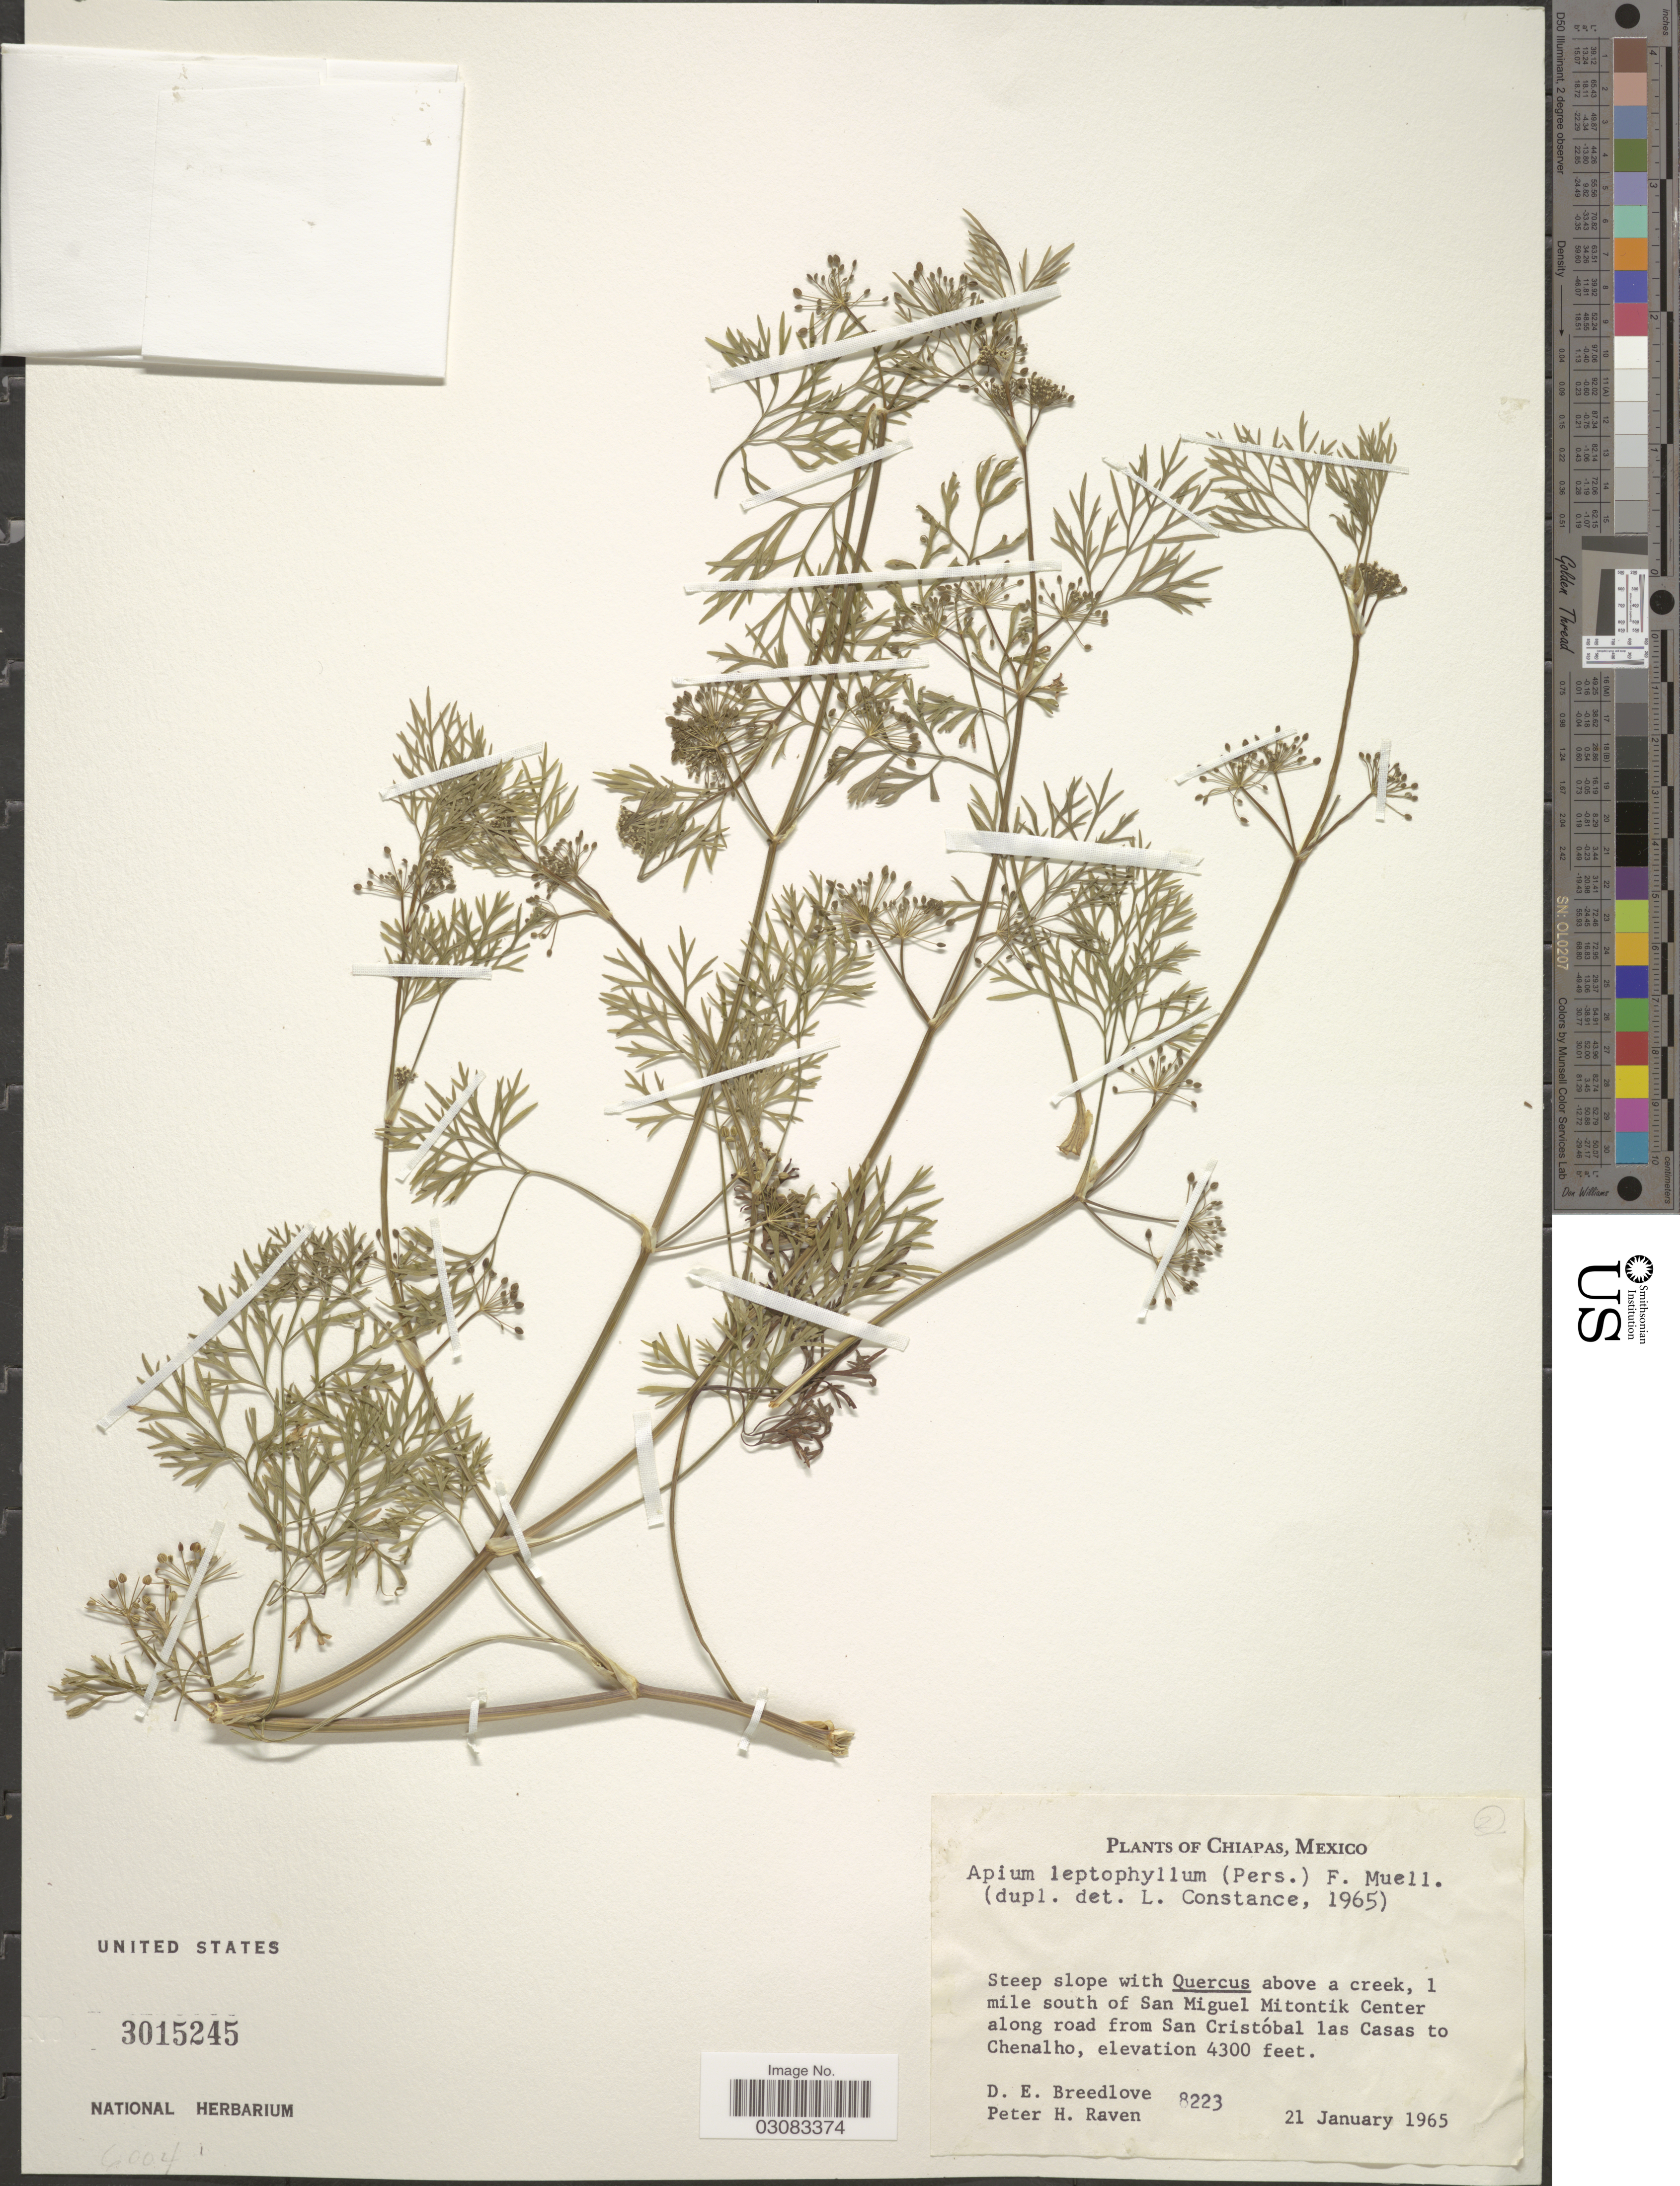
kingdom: Plantae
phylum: Tracheophyta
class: Magnoliopsida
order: Apiales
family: Apiaceae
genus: Cyclospermum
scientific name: Cyclospermum leptophyllum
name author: (Pers.) Sprague ex Britton & P. Wilson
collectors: D. E. Breedlove & P. Raven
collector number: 8223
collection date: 1965-01-21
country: Mexico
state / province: Chiapas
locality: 1 mile south of San Miguel Mitontik Center along road from San Cristóbal las Casas to Chenalho.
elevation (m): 1311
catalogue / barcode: US 3015245